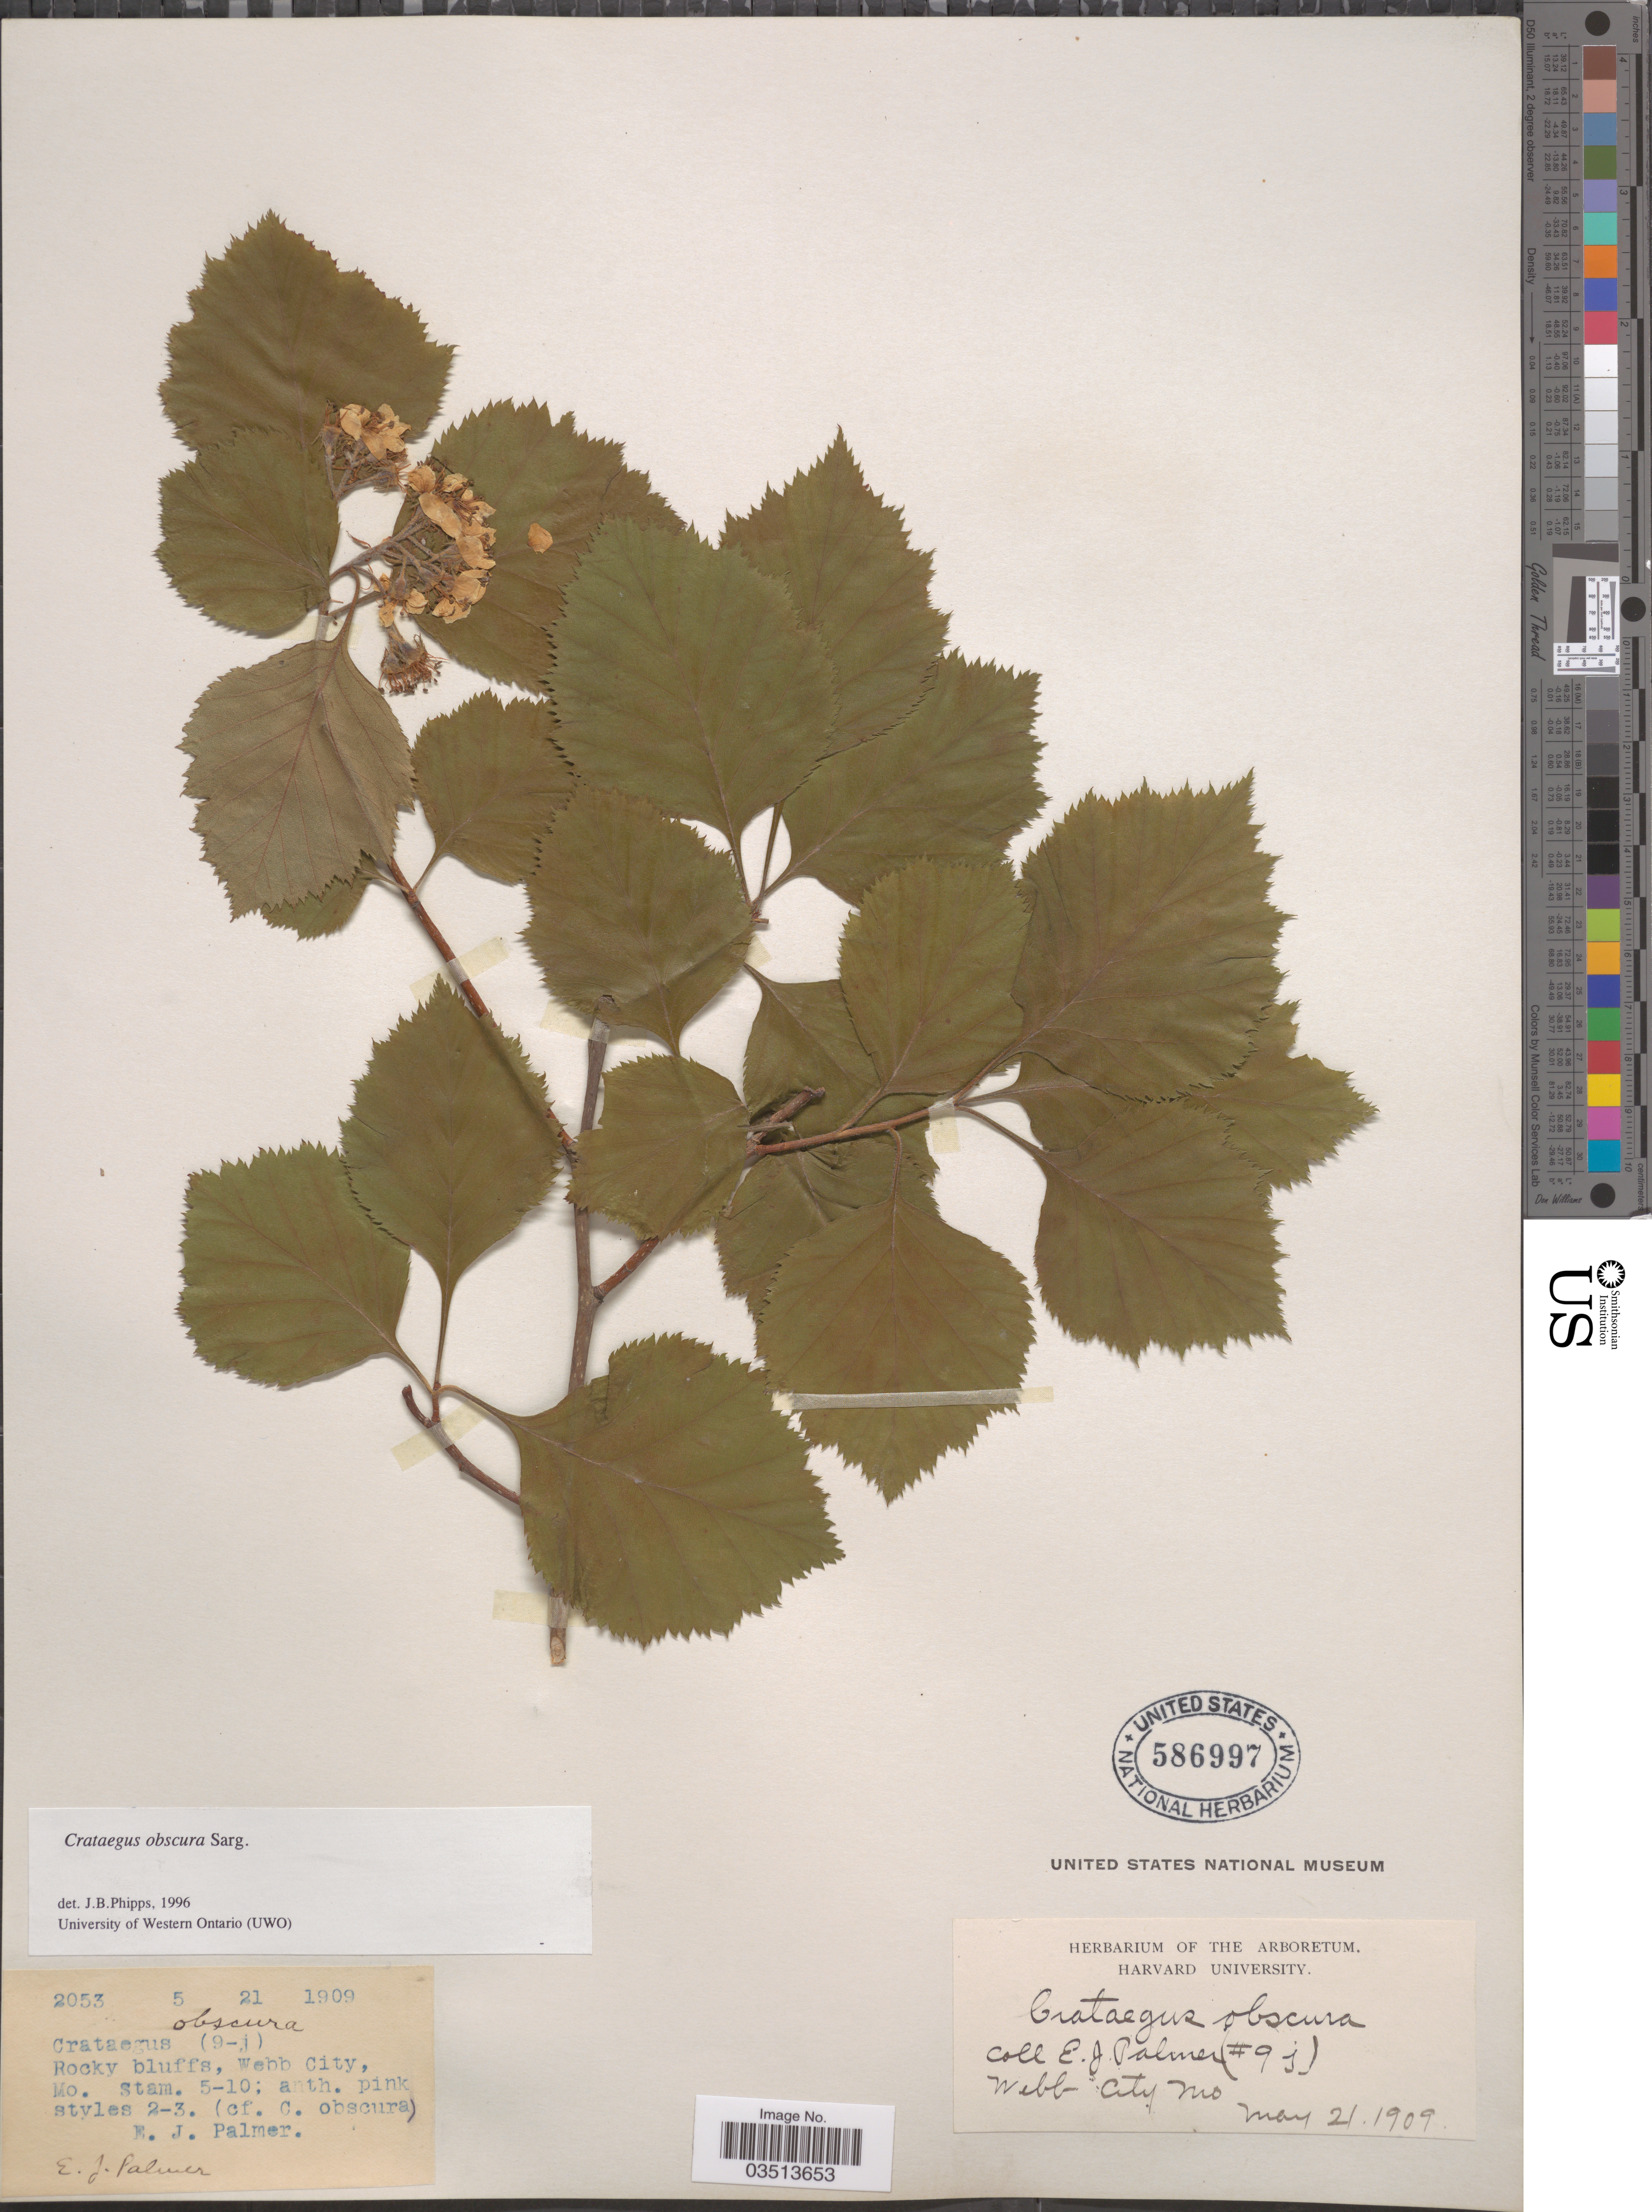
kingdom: Plantae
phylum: Tracheophyta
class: Magnoliopsida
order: Rosales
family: Rosaceae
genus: Crataegus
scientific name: Crataegus calpodendron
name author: (Ehrh.) Medik.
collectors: E. J. Palmer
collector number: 2053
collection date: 1909-05-21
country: United States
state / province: Missouri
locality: Webb City.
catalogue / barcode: US 586997